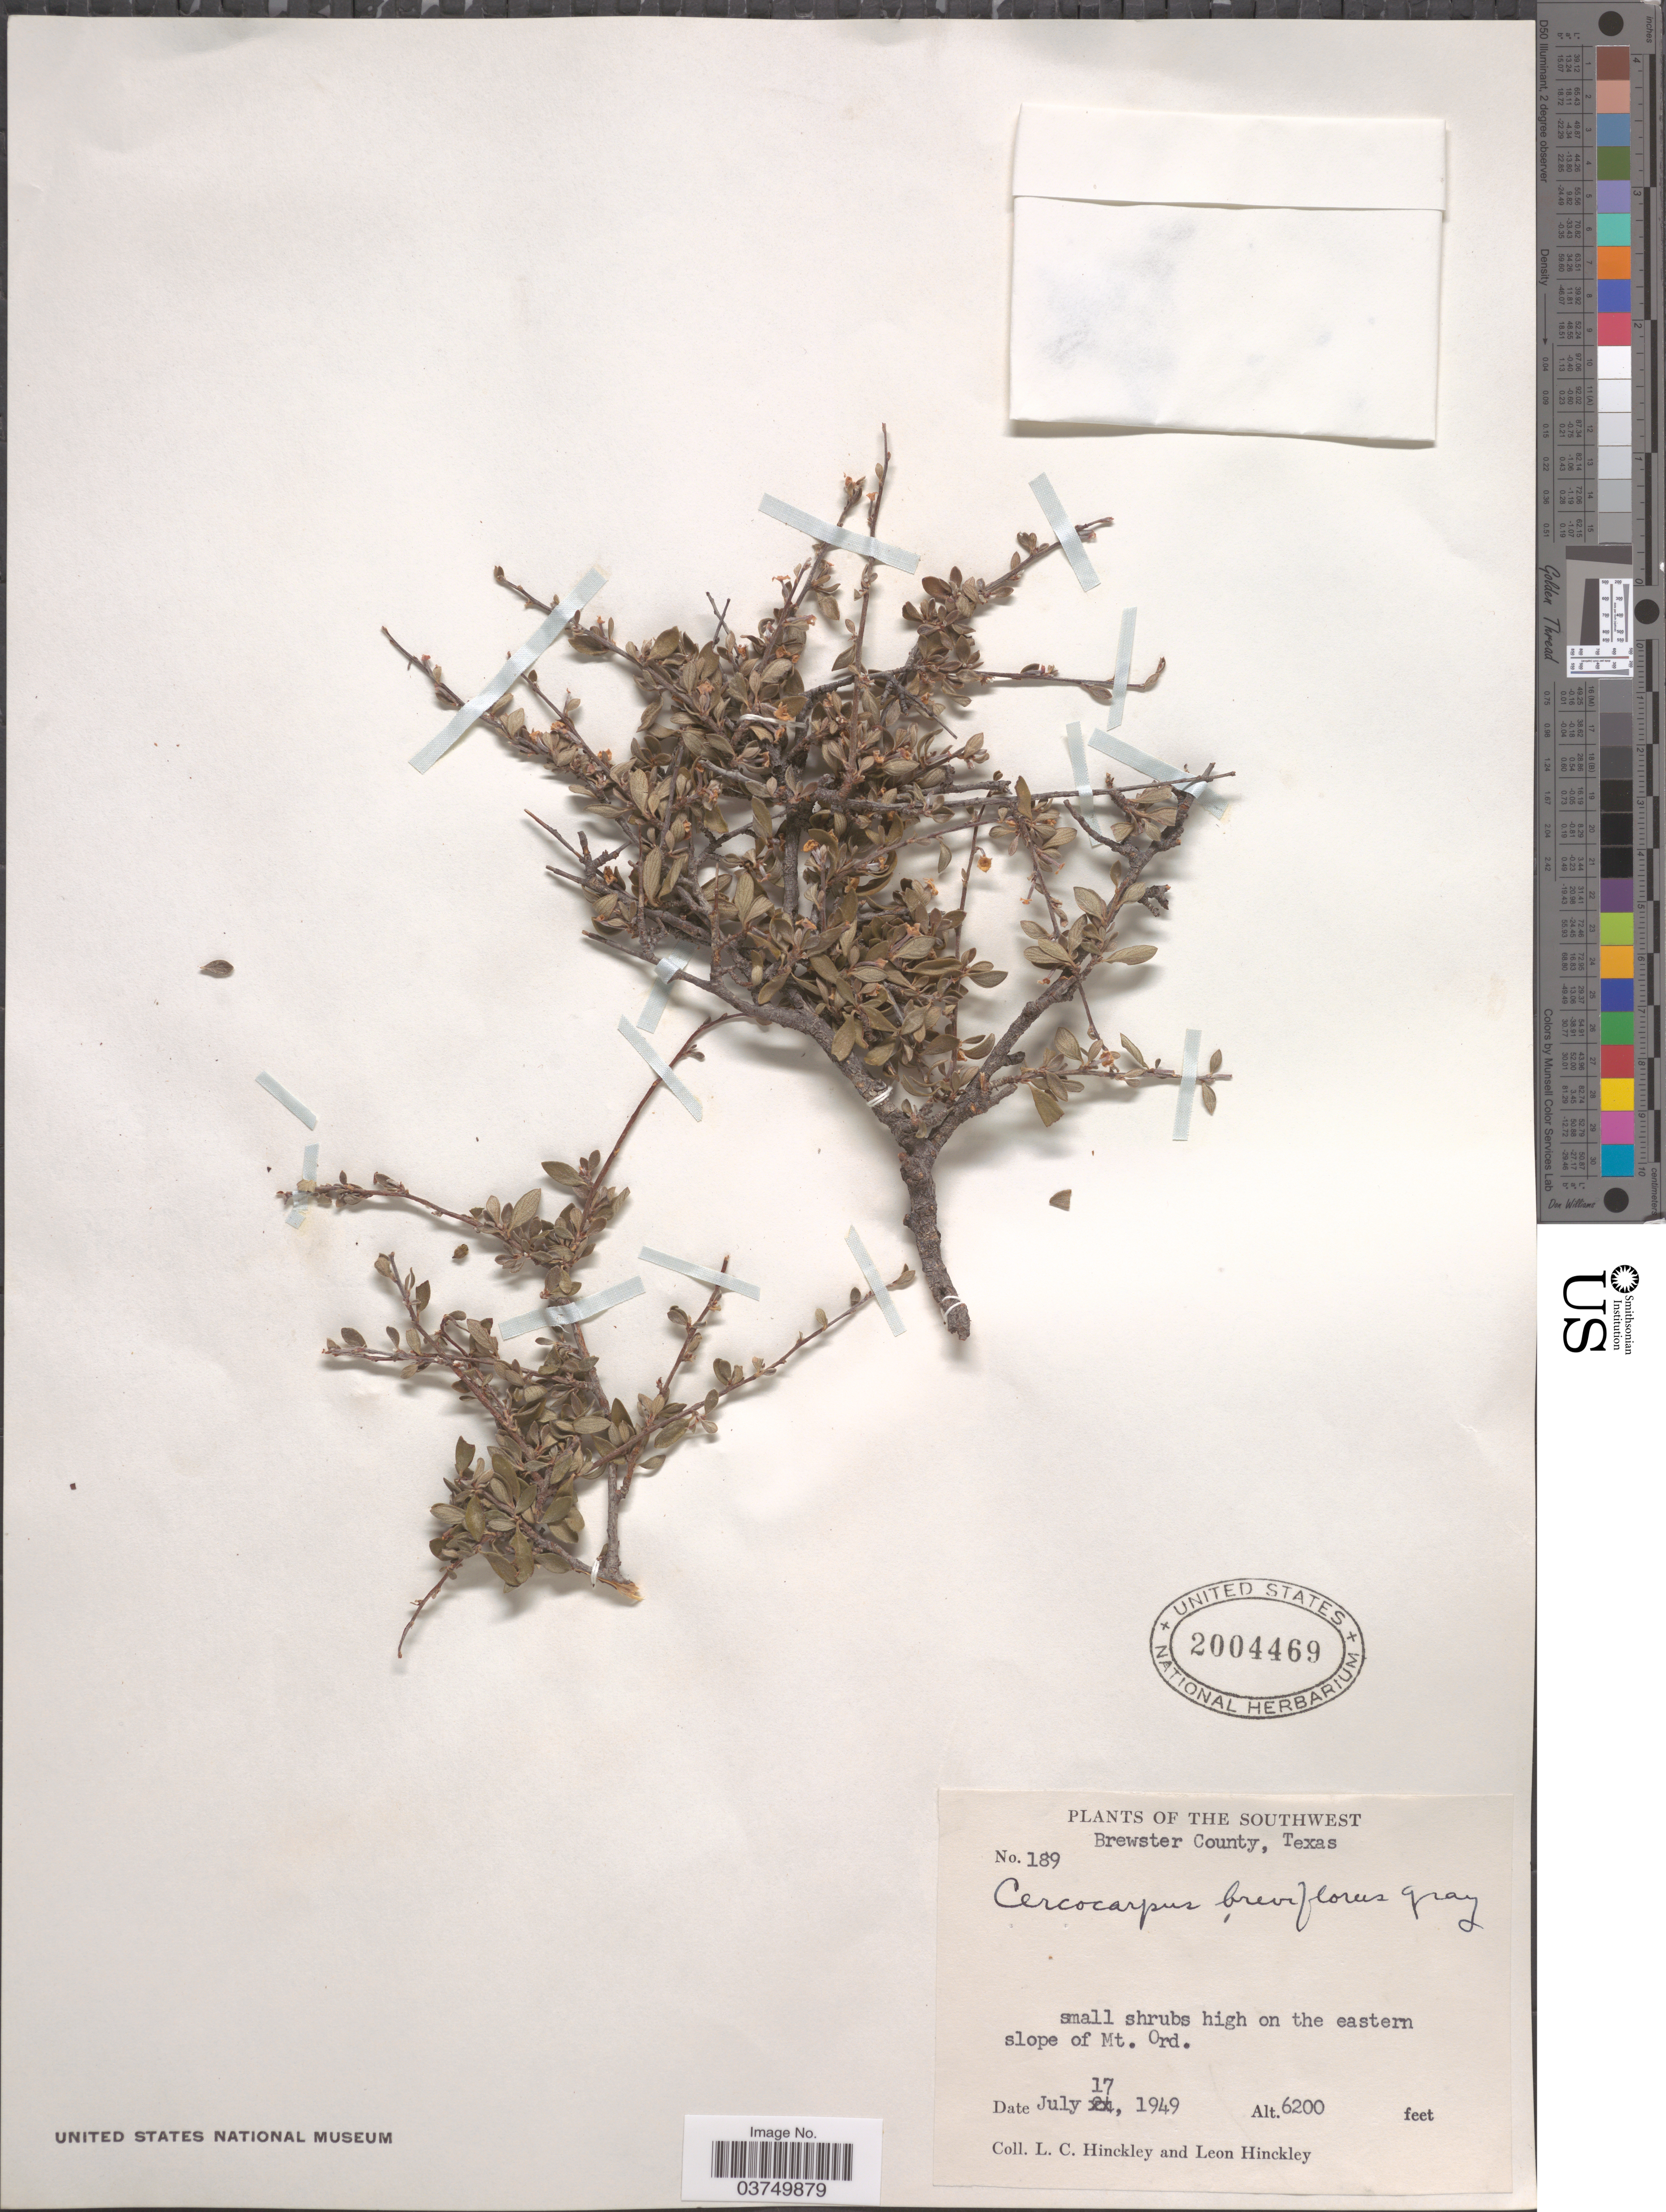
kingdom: Plantae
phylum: Tracheophyta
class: Magnoliopsida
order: Rosales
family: Rosaceae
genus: Cercocarpus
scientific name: Cercocarpus breviflorus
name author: A. Gray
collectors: L. Hinckley & L. Hinckley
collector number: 189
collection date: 1949-06-17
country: United States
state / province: Texas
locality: Southwest. Brewster County. small shrubs high on the eastern slope of Mt. Ord.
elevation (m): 1890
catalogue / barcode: US 2004469